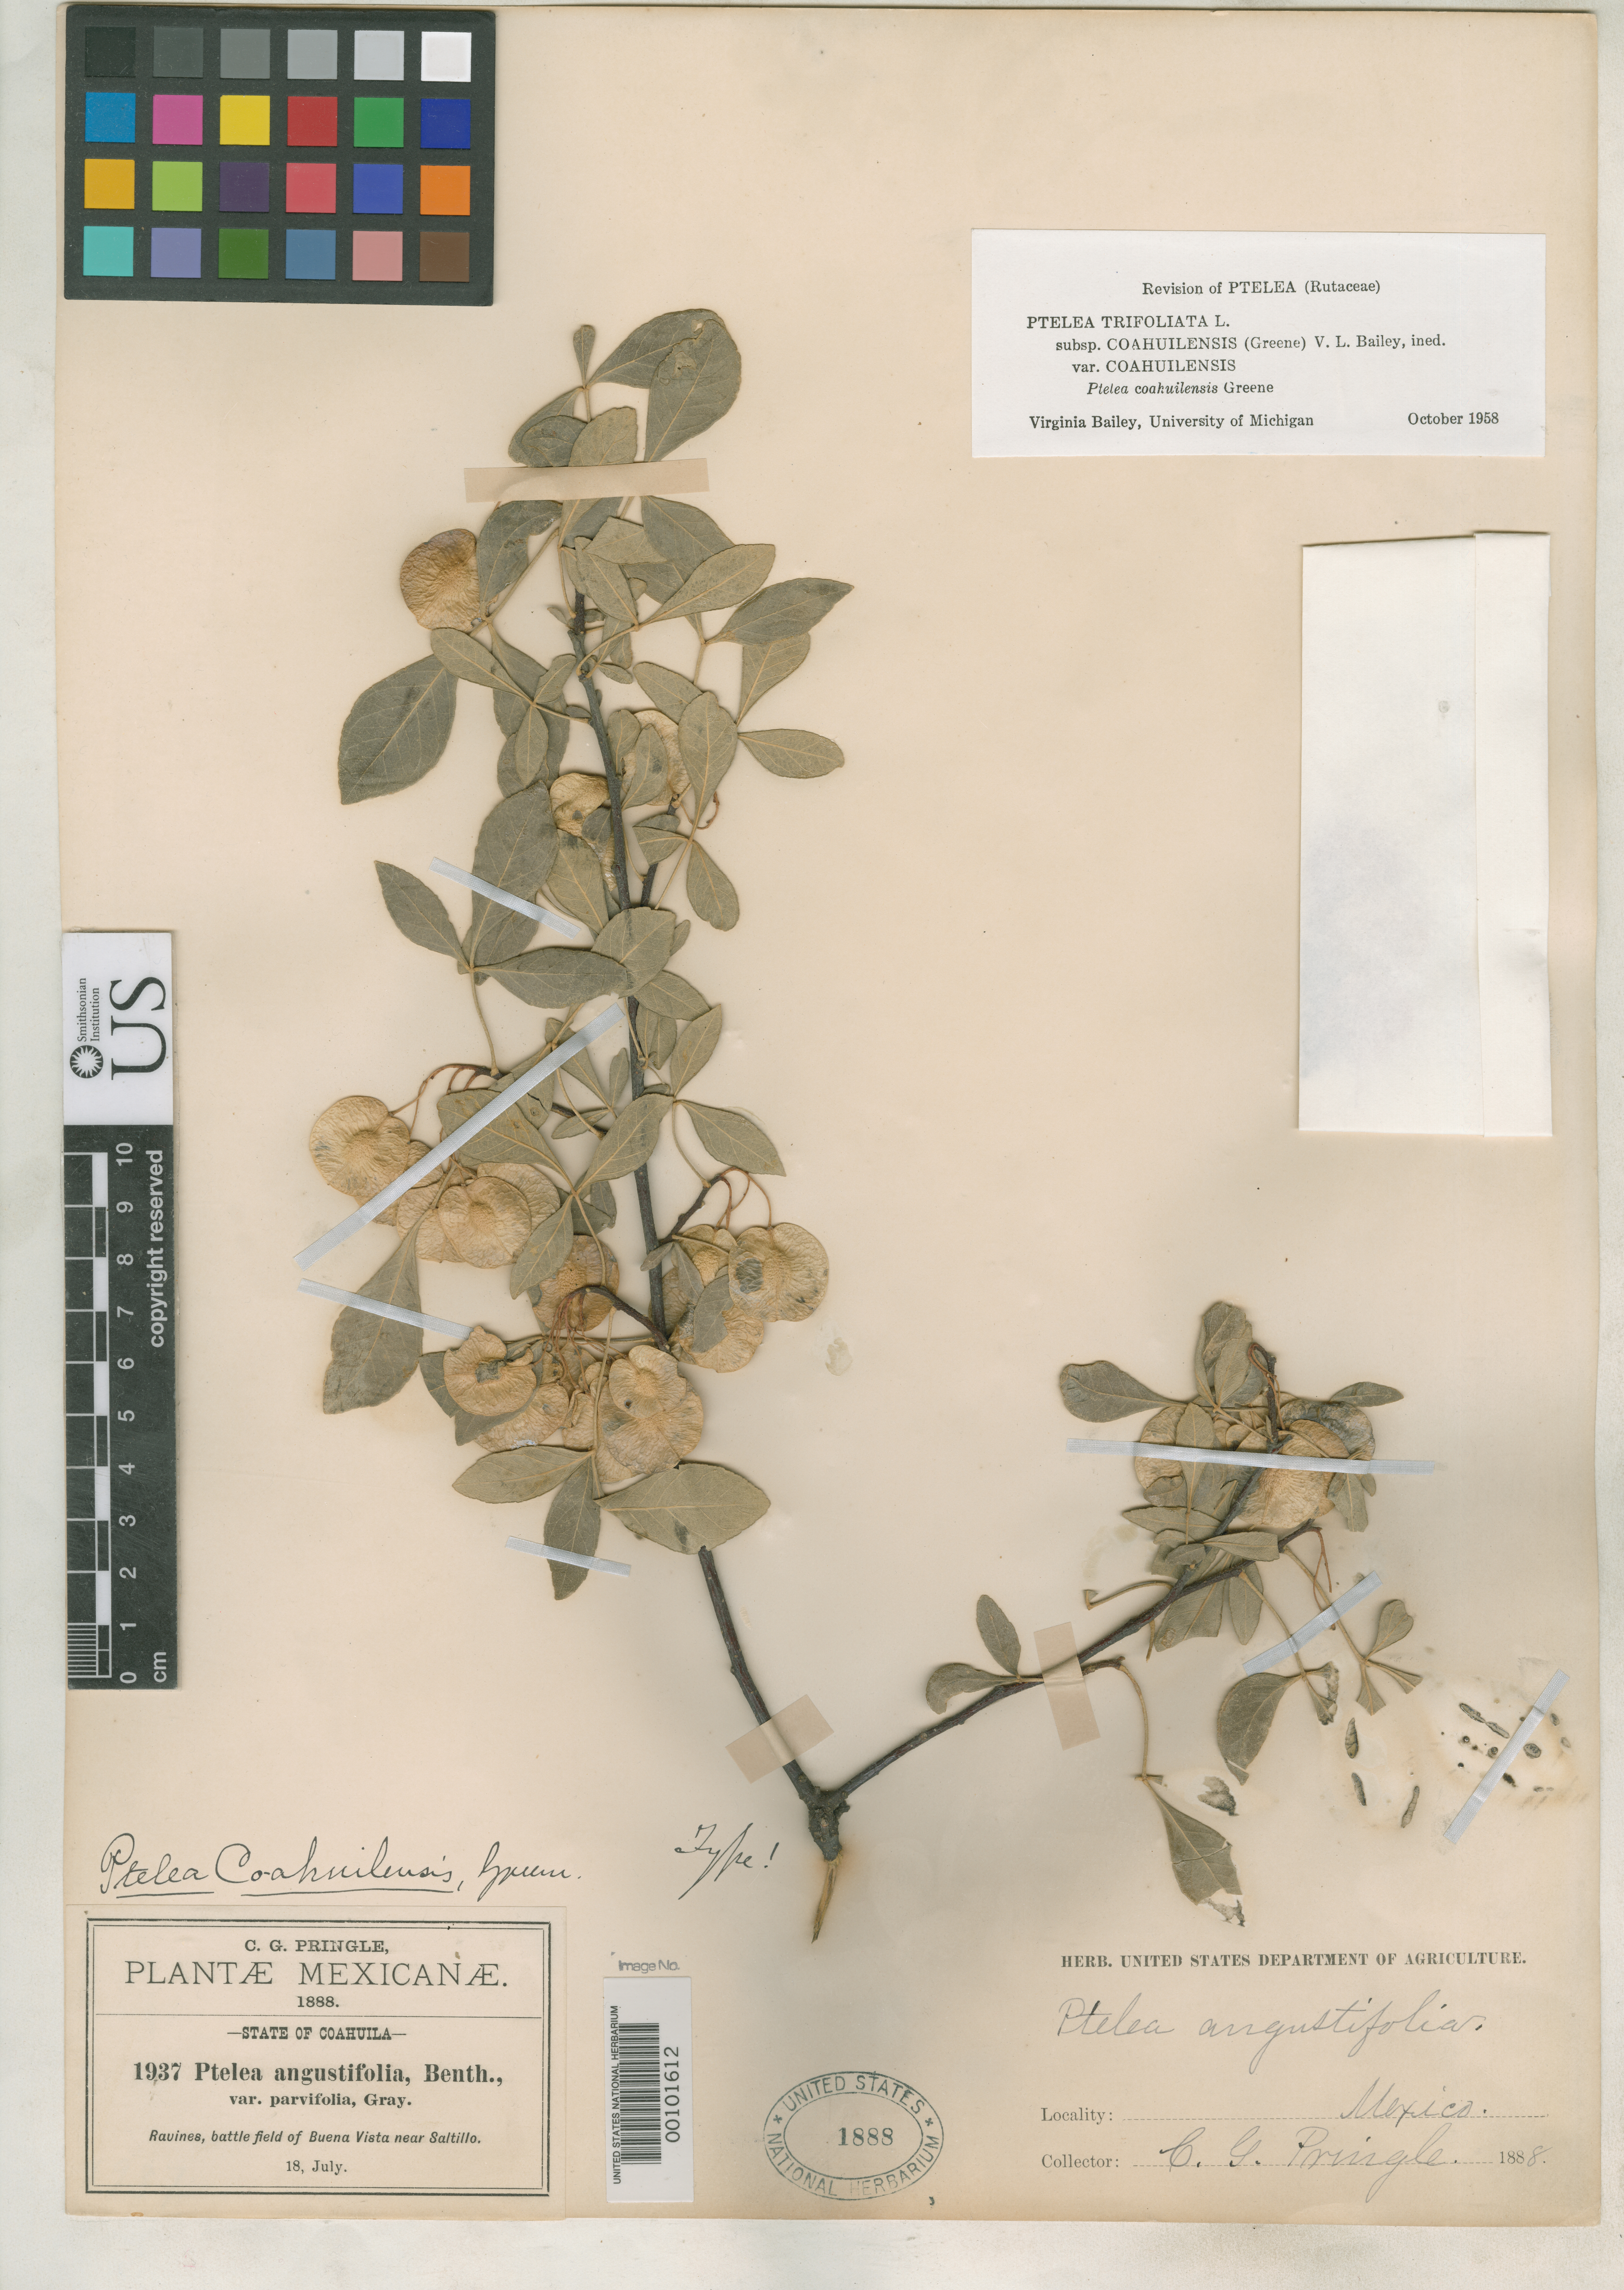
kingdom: Plantae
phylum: Tracheophyta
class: Magnoliopsida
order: Sapindales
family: Rutaceae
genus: Ptelea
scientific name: Ptelea coahuilensis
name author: Greene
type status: Holotype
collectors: C. G. Pringle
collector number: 1937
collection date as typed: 18 Jul 1888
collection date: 1888-07-18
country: Mexico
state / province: Coahuila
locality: Buena Vista, near Saltillo.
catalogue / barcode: US 1888